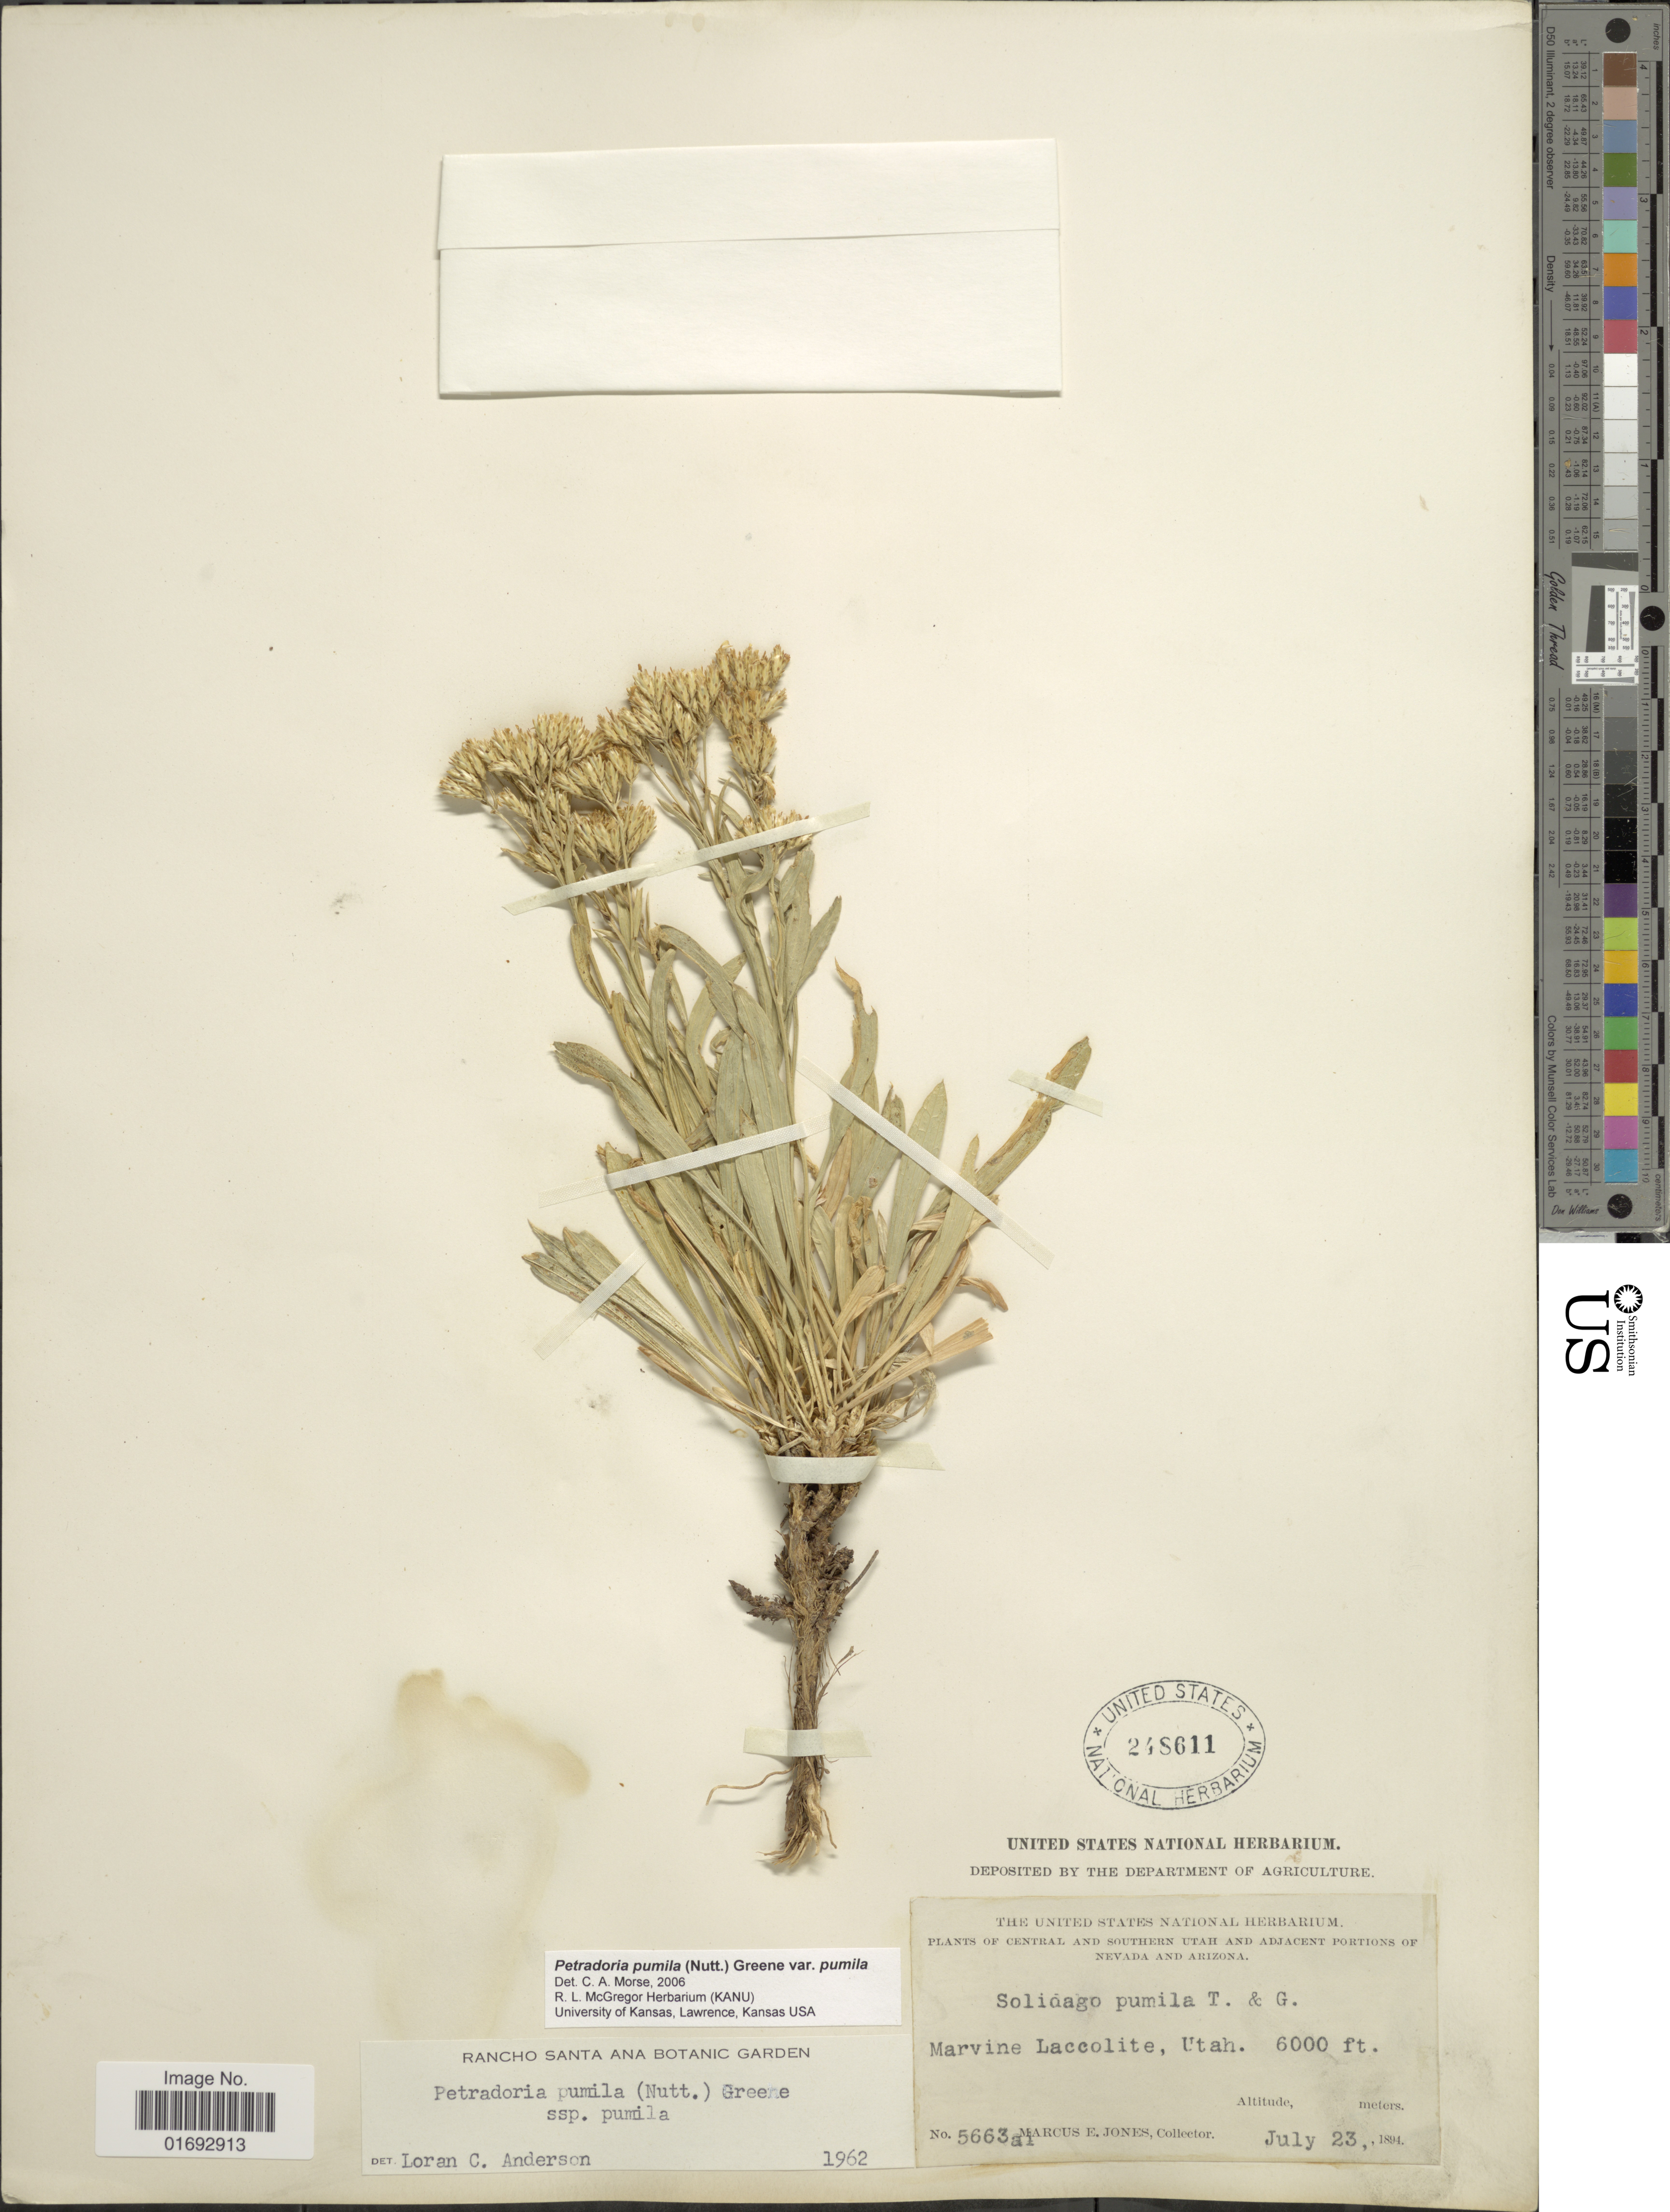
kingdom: Plantae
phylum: Tracheophyta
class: Magnoliopsida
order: Asterales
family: Asteraceae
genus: Petradoria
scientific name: Petradoria pumila var. pumila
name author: (Nutt.) Greene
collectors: M. E. Jones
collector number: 55631a*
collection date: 1894-07-23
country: United States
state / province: Utah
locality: Central and Southern Utah, Marvine Laccolite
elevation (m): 1829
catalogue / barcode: US 248611